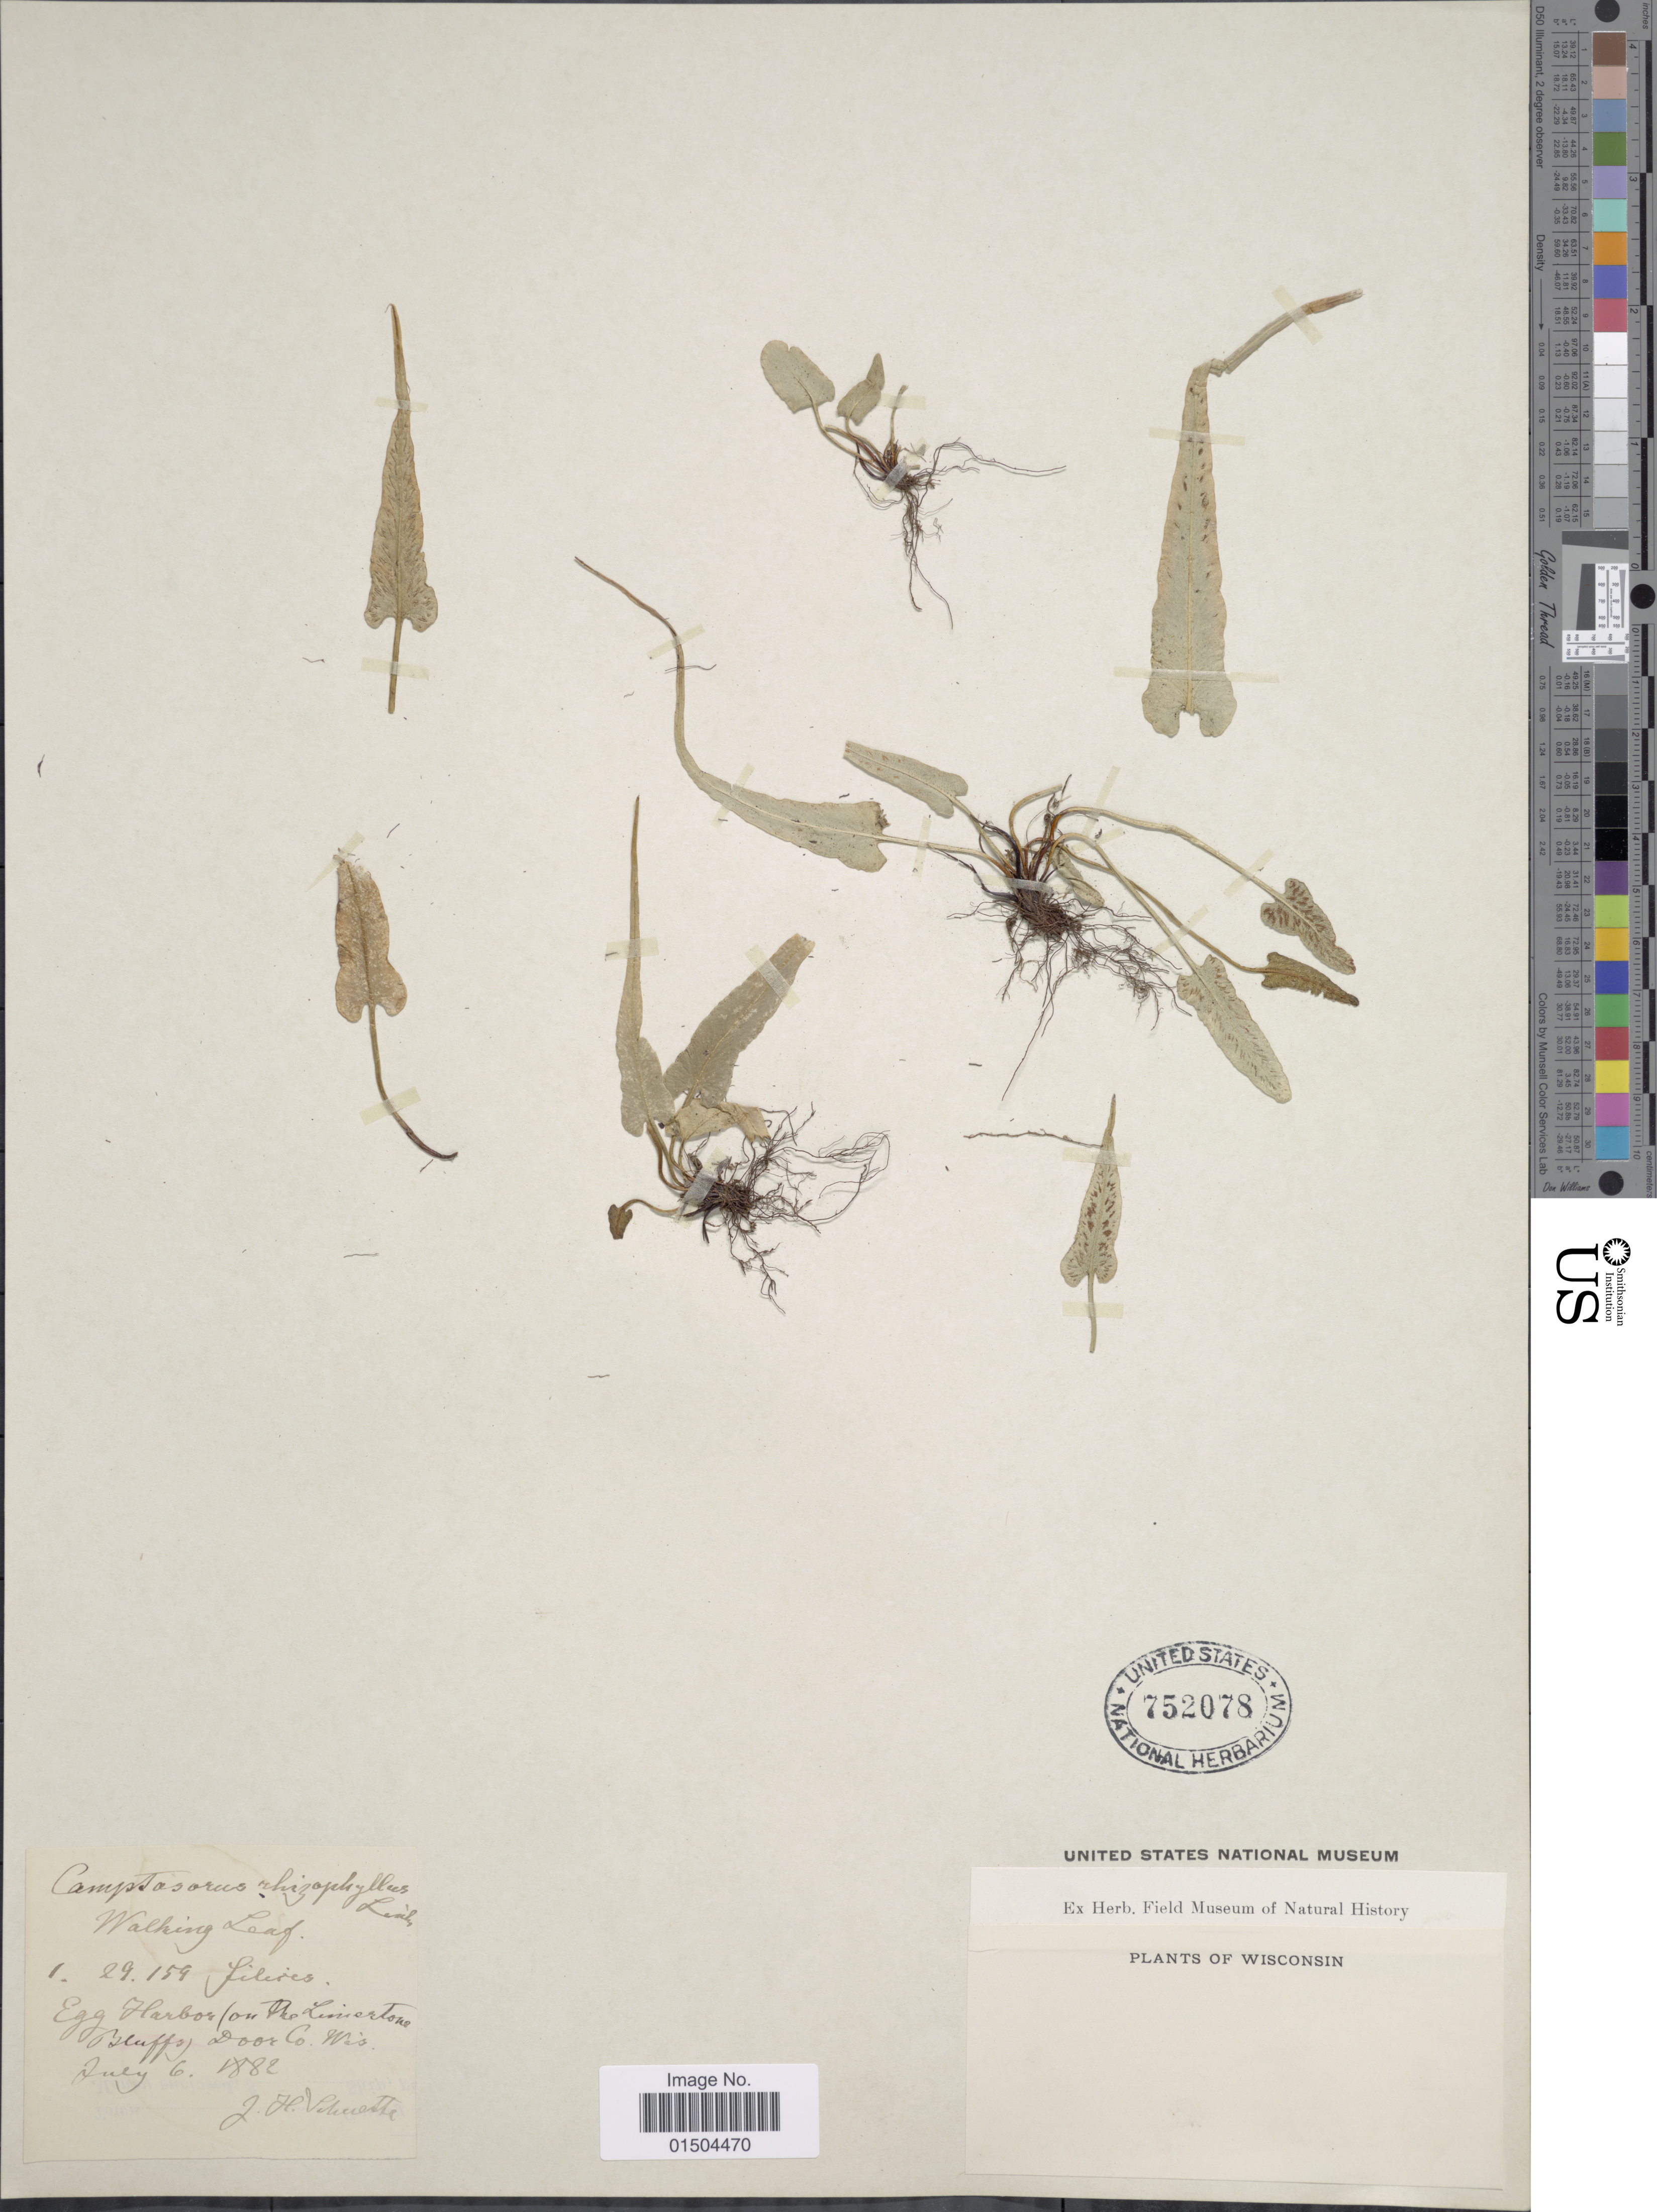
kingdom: Plantae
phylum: Tracheophyta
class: Polypodiopsida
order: Polypodiales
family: Aspleniaceae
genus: Asplenium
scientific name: Asplenium rhizophyllum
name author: L.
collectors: J. H. Schuette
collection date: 1882-07-06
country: United States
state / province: Wisconsin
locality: Egg Harbor (on the Limestone Bluffs) Door Co.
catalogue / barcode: US 752078